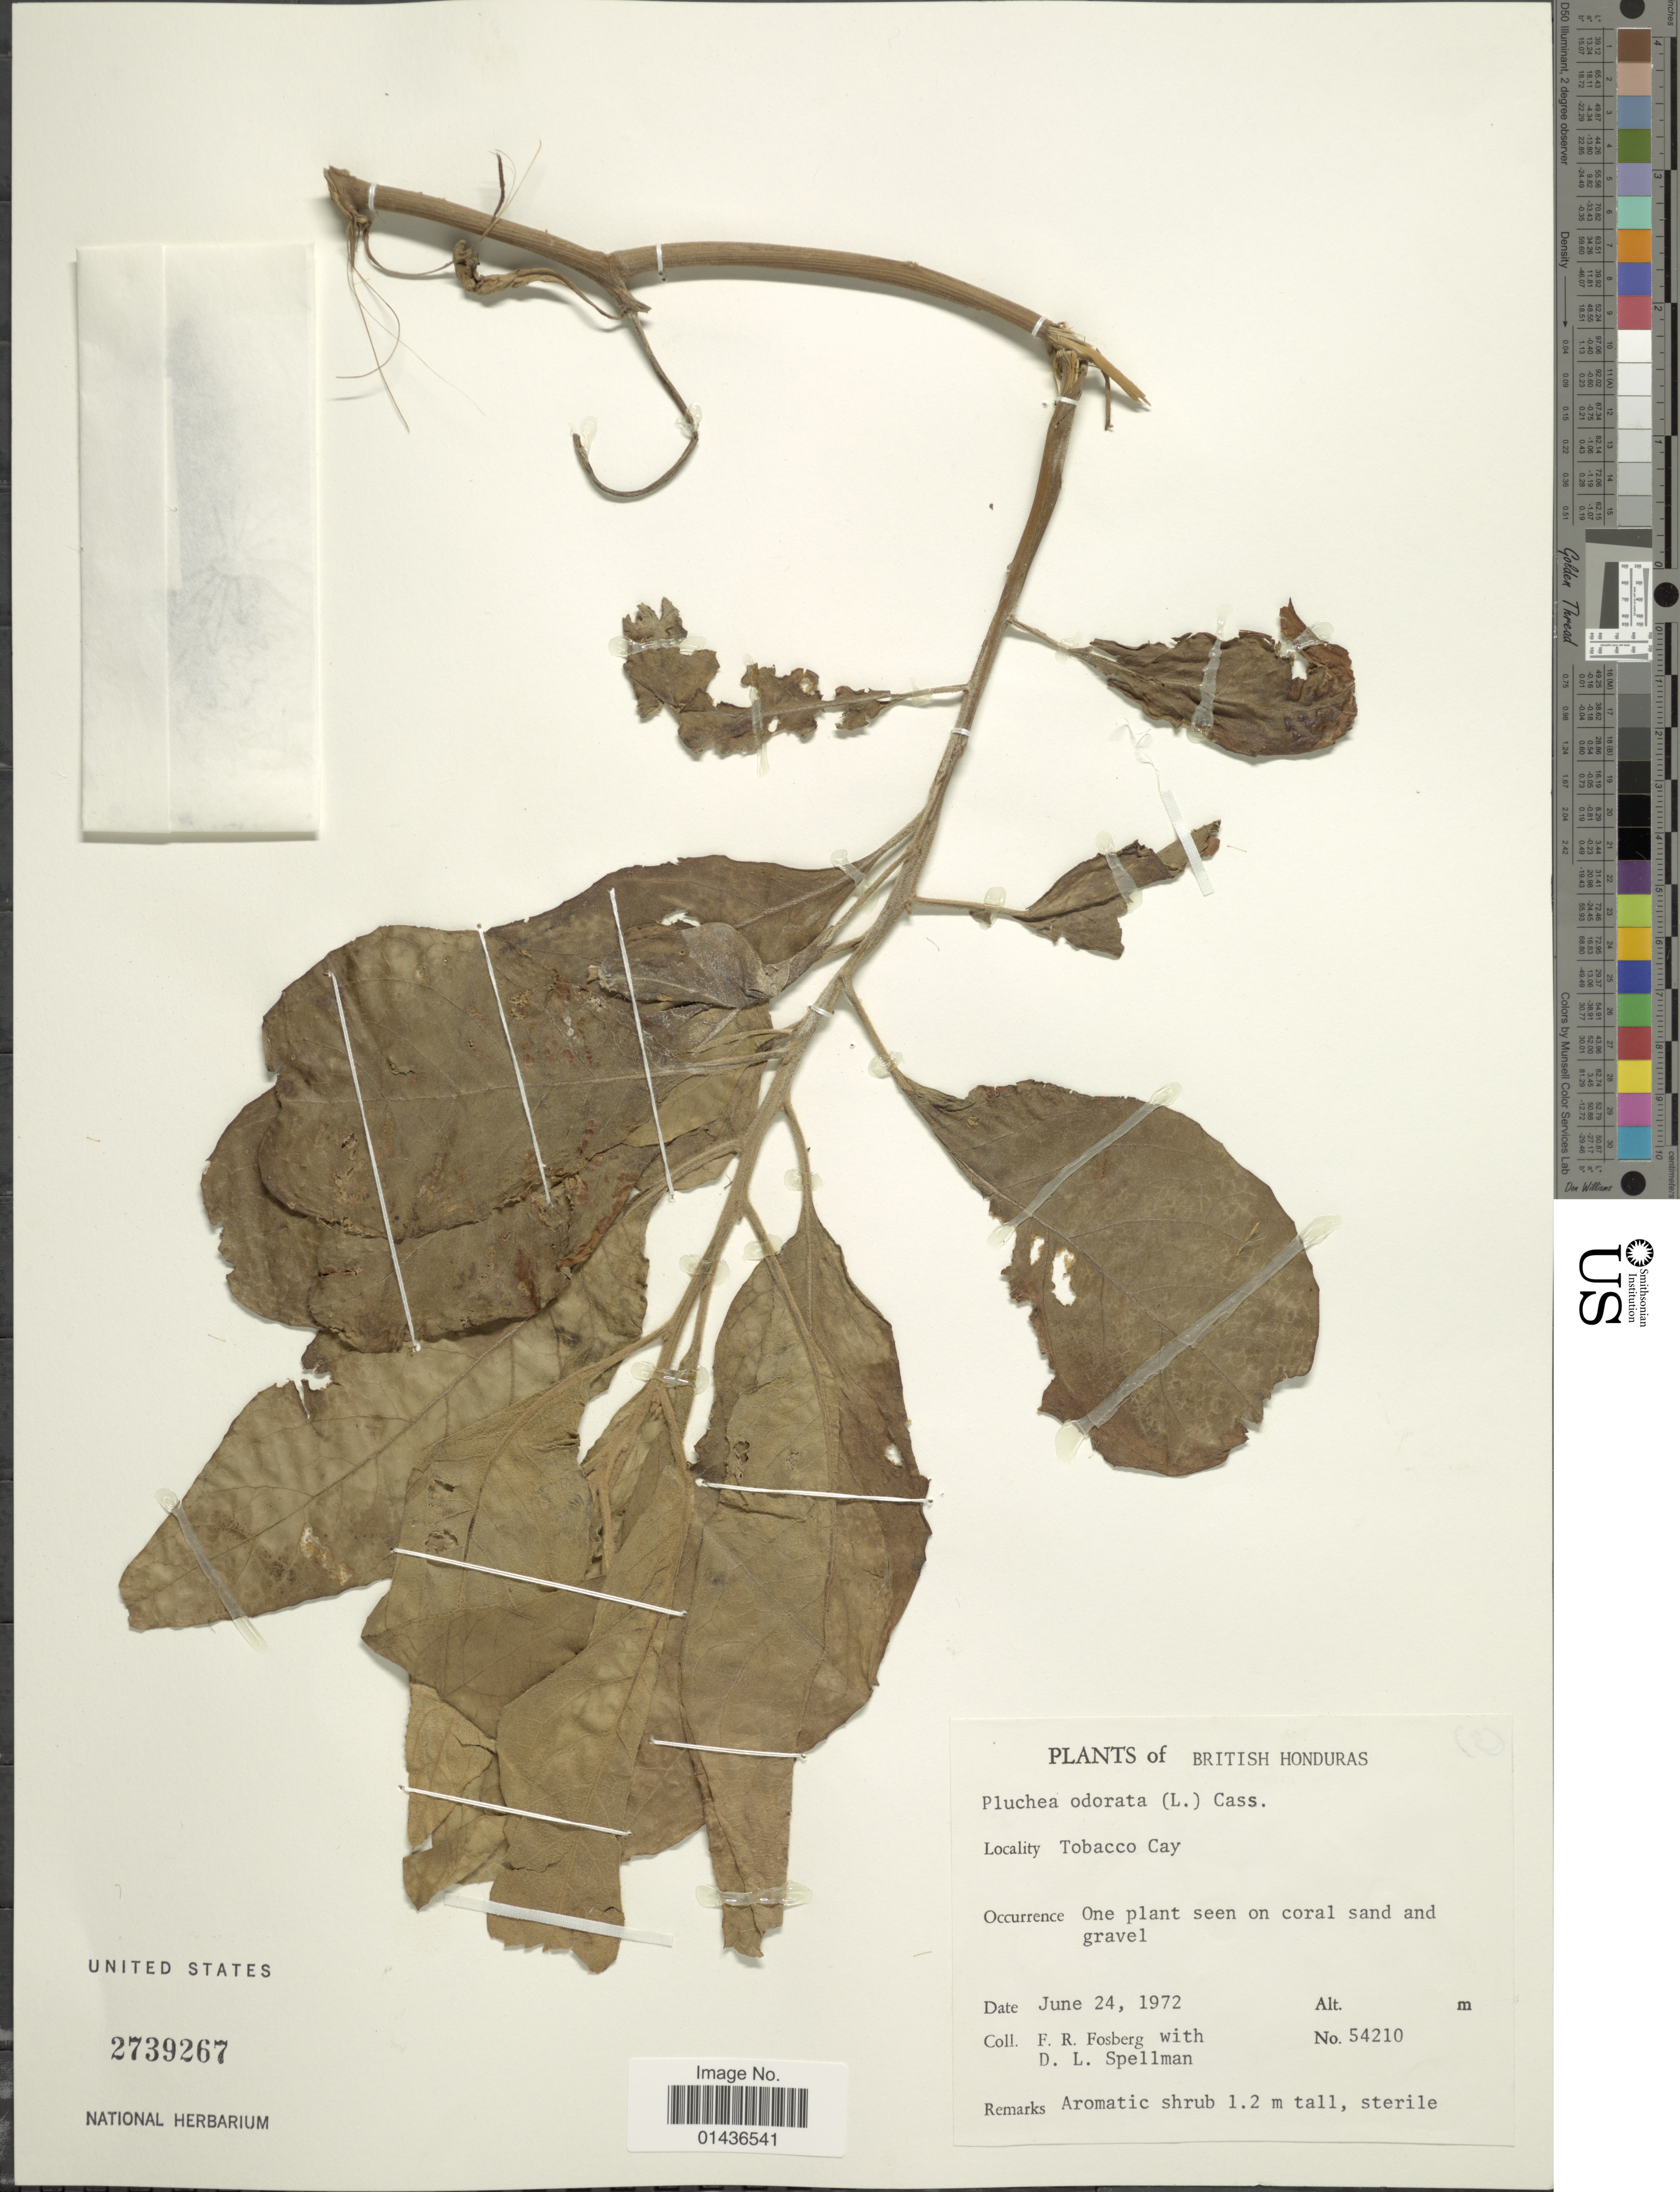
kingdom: Plantae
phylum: Tracheophyta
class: Magnoliopsida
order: Asterales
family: Asteraceae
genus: Pluchea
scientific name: Pluchea carolinensis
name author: (Jacq.) D. Don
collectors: F. R. Fosberg & D. L. Spellman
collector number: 54210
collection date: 1972-06-24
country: Belize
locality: British Honduras, Tobacco Cay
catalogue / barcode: US 2739267